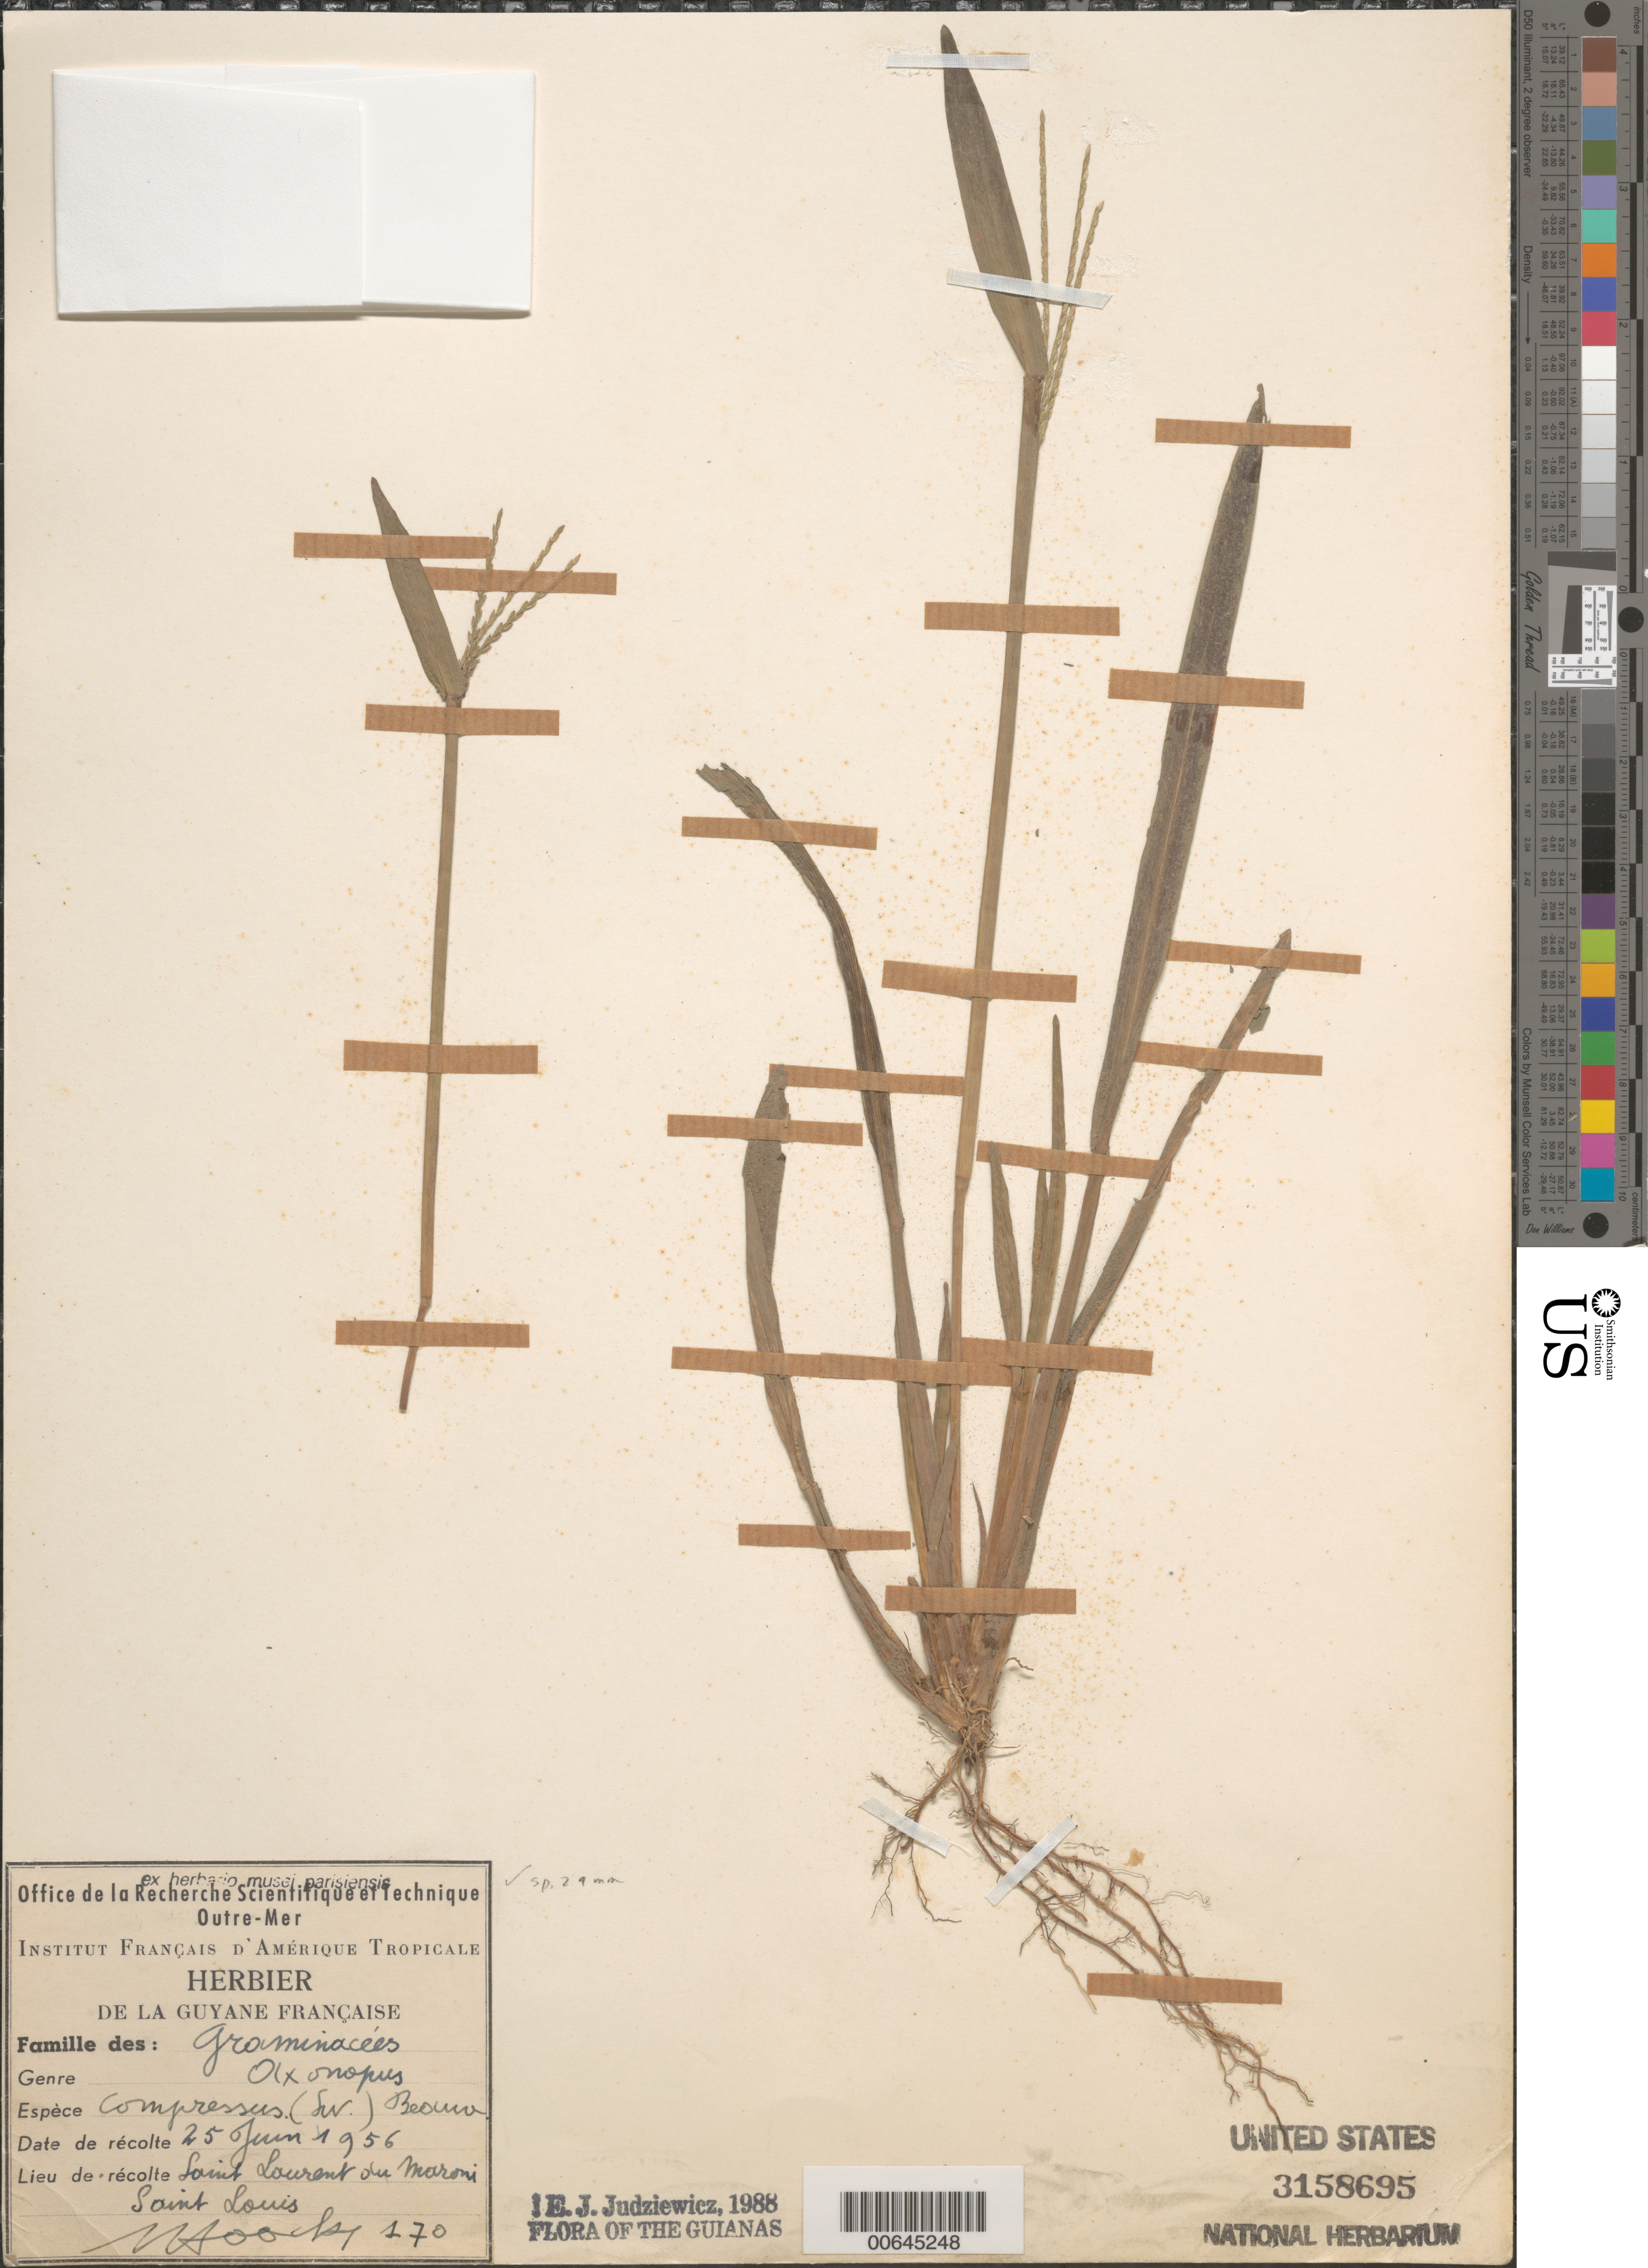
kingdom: Plantae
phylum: Tracheophyta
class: Liliopsida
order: Poales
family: Poaceae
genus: Axonopus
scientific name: Axonopus compressus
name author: (Sw.) P. Beauv.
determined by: Judziewicz, E. J.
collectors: J. Hoock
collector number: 170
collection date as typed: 25-Jun-56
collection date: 1956-06-25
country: French Guiana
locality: Saint Laurent du Maroni, St. Louis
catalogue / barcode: US 3158695